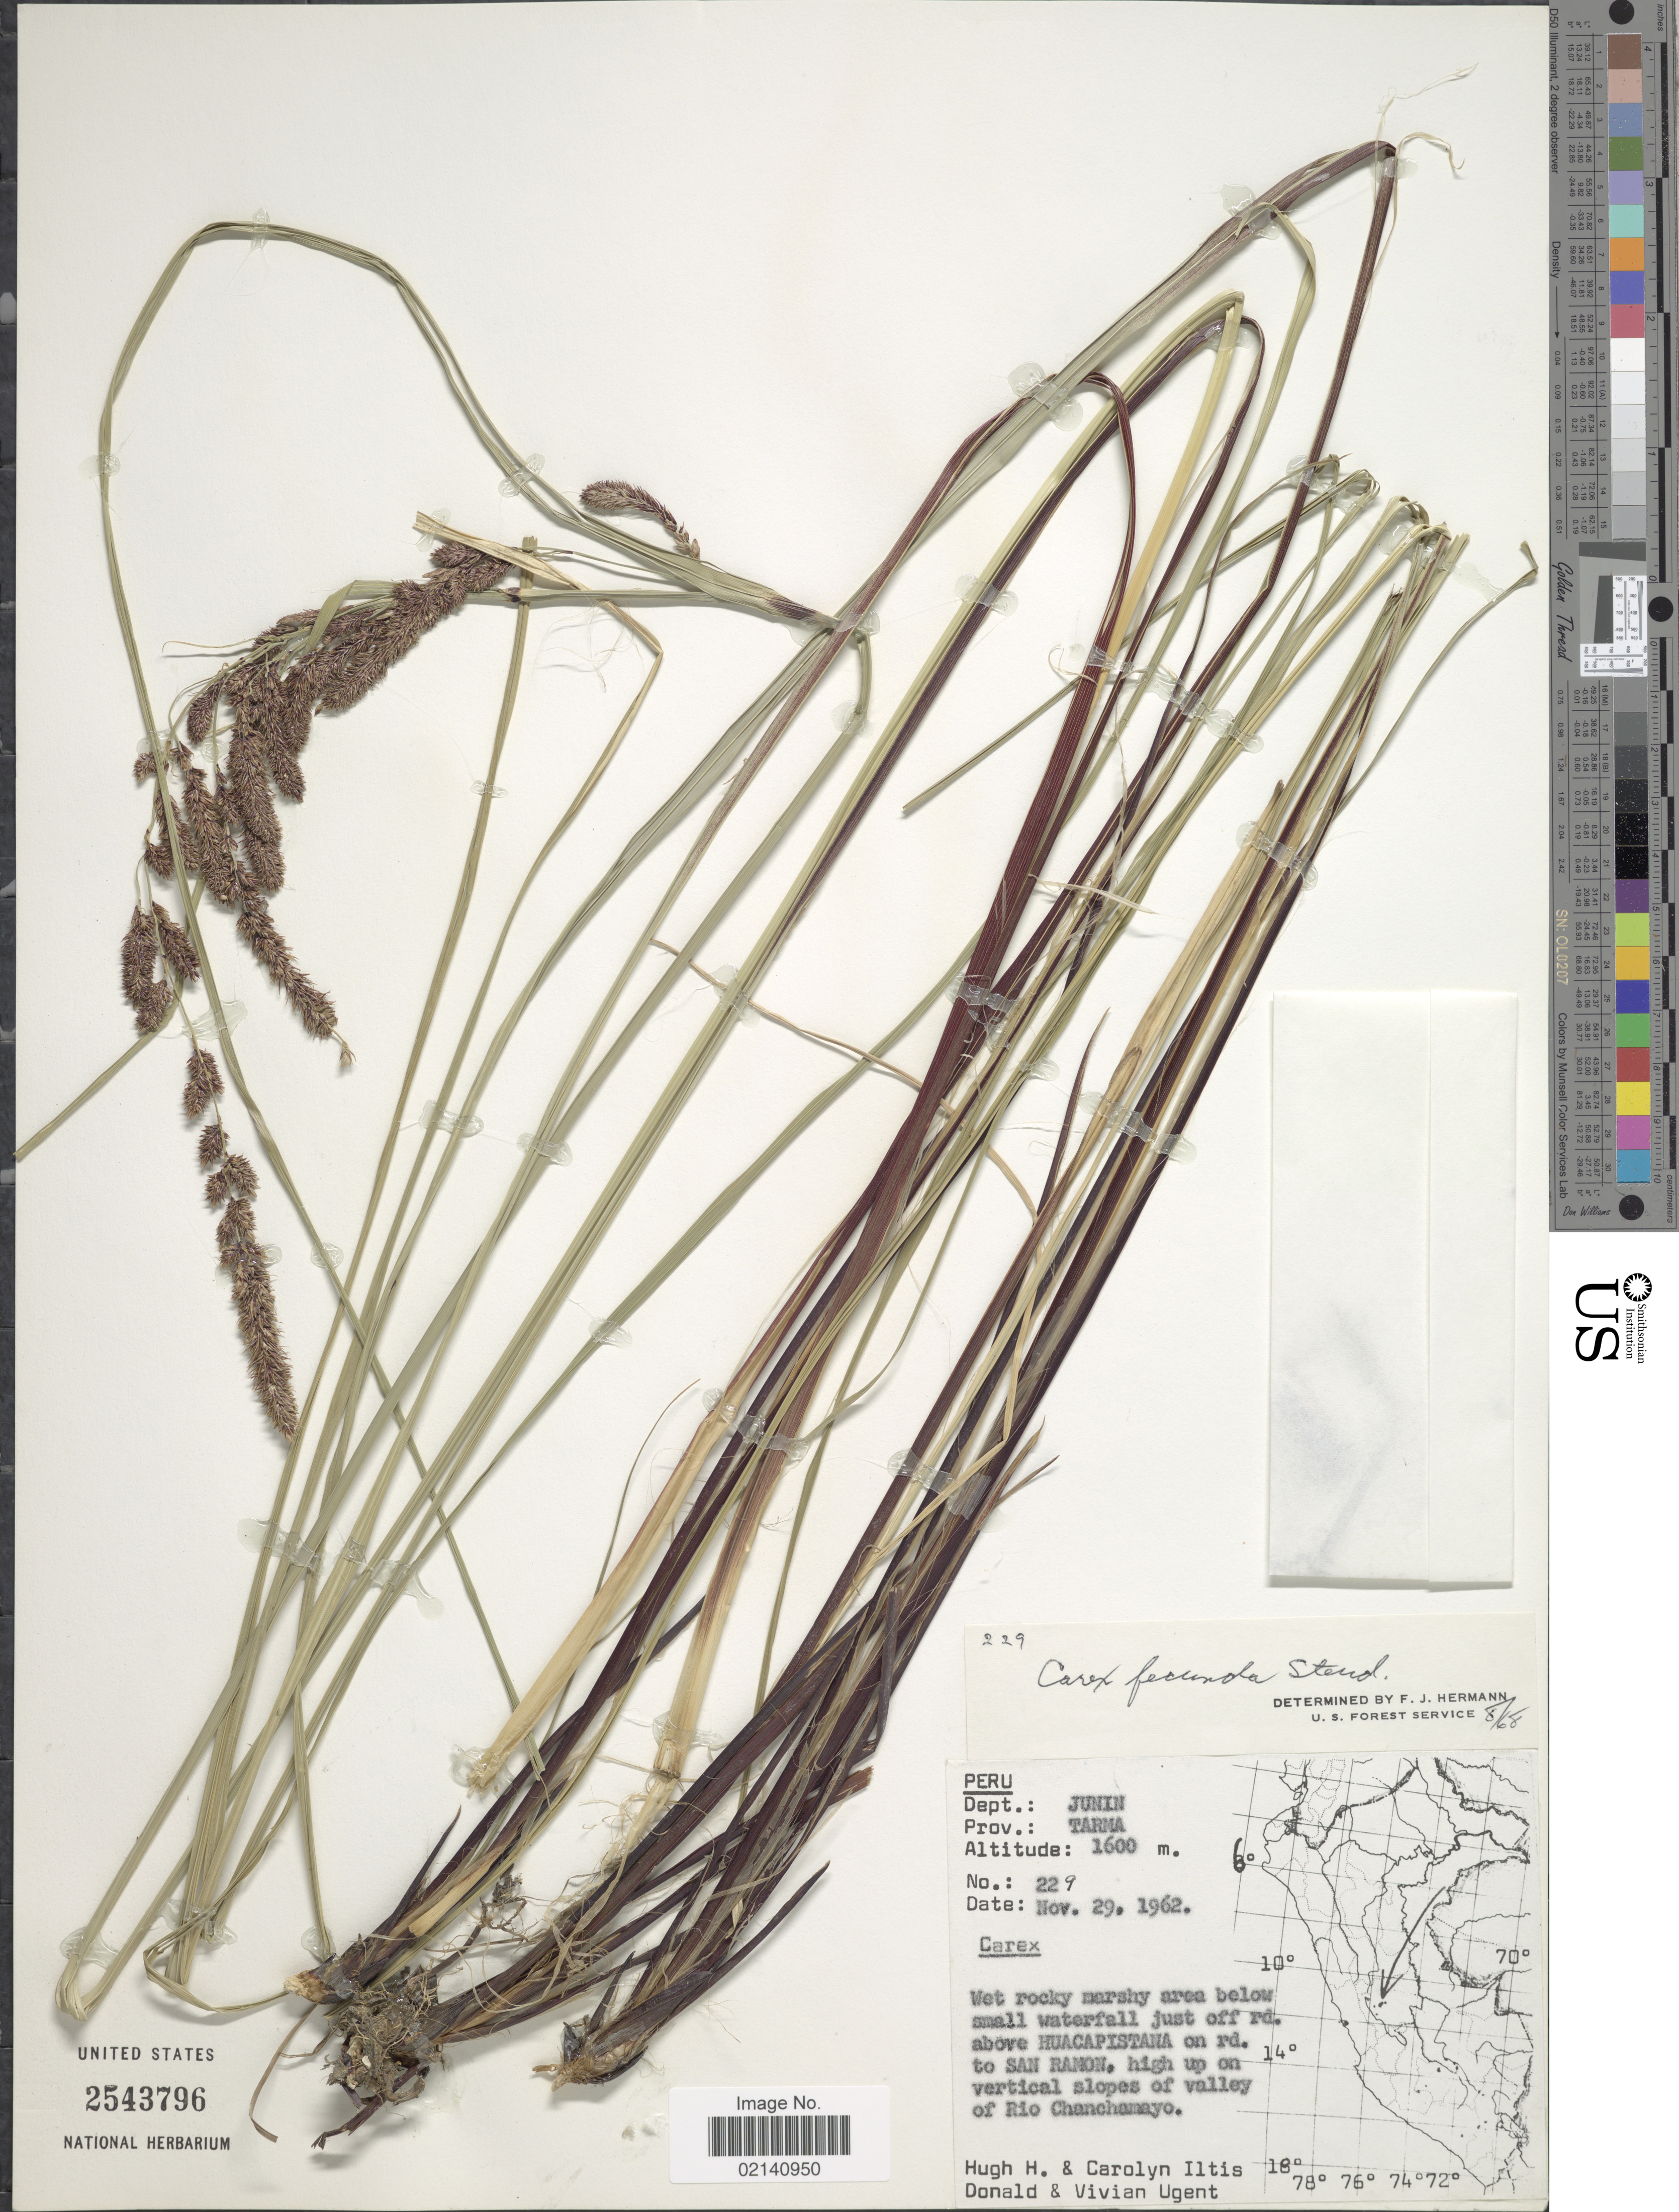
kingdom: Plantae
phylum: Tracheophyta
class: Liliopsida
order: Poales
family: Cyperaceae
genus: Carex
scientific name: Carex fecunda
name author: Steud.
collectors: H. Iltis, C. G. Iltis, D. Ugent & V. Ugent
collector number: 229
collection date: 1962-11-29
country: Peru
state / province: Junín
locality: Prov. Tarma, wet rocky marshy area below small waterfall just off rd. above Huacapistana on rd. to San Ramon, high up on vertical slopes of valley of Rio Chanchamayo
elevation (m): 1600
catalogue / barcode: US 2543796